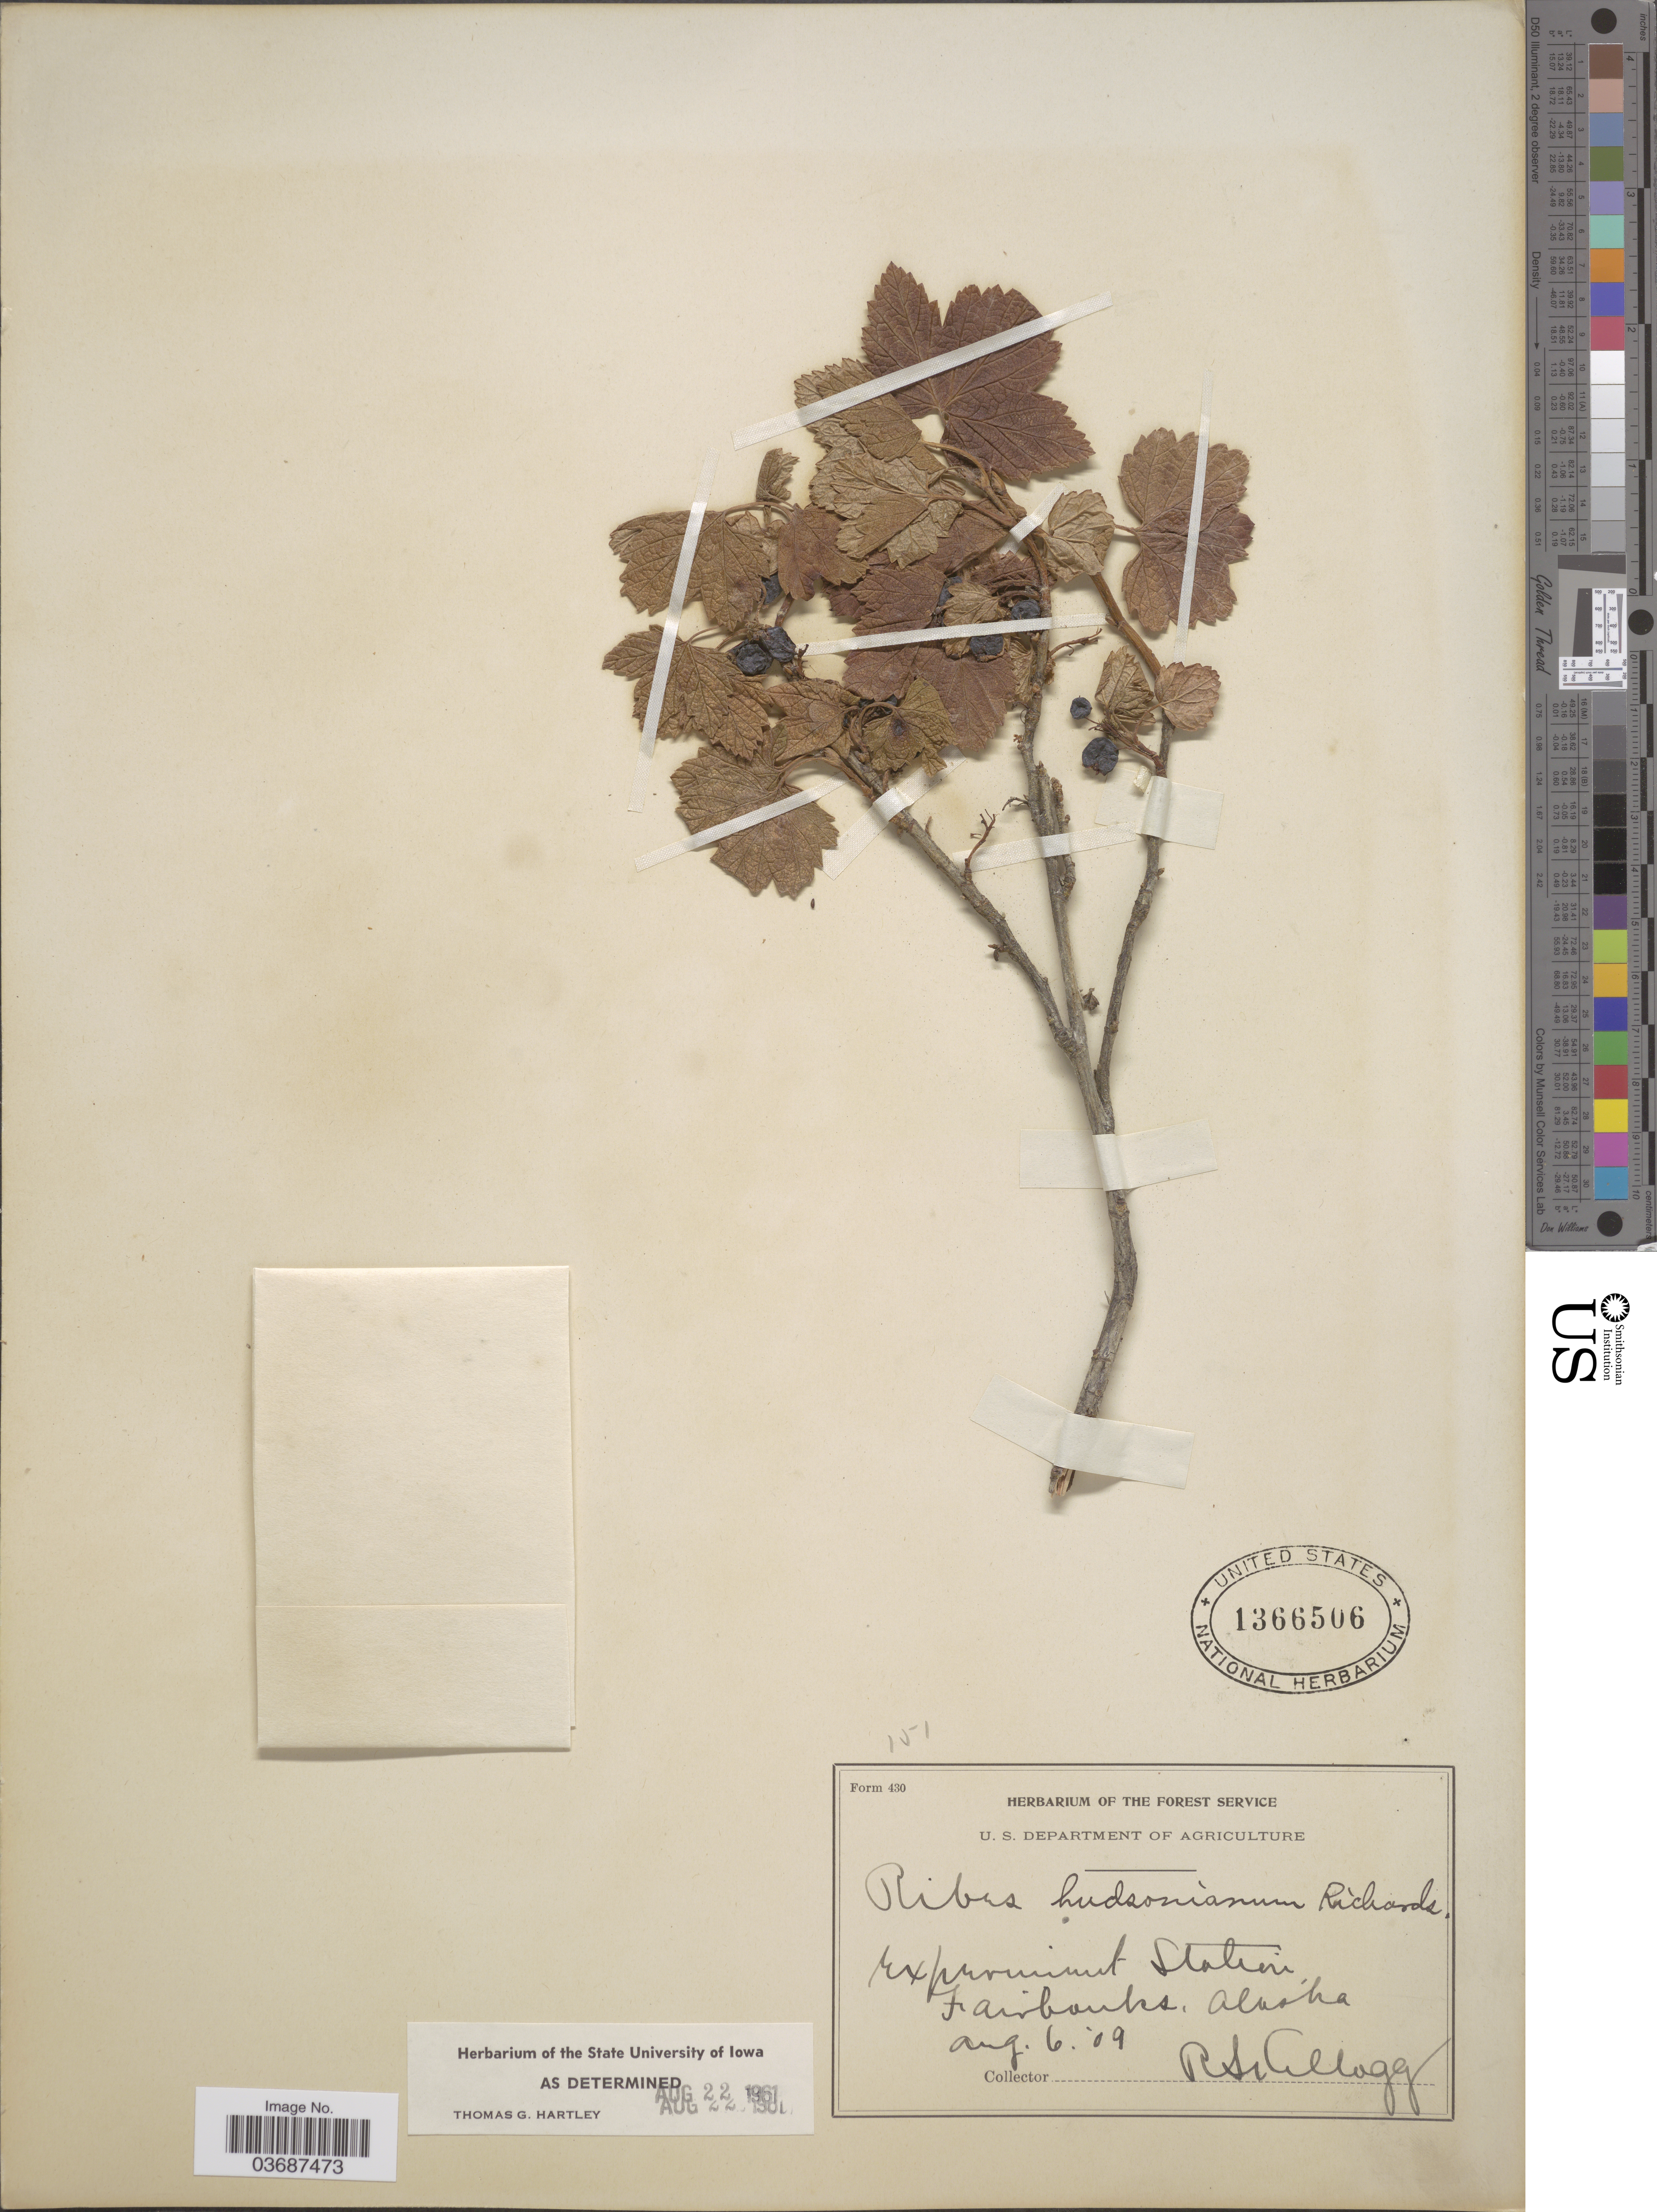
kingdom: Plantae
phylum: Tracheophyta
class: Magnoliopsida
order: Saxifragales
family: Grossulariaceae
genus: Ribes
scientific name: Ribes hudsonianum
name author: Richardson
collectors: R. Kellogg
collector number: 151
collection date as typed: Transcribed d/m/y: 6/8/9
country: United States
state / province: Alaska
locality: Experiment Station. Fairbanks.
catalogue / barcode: US 1366506